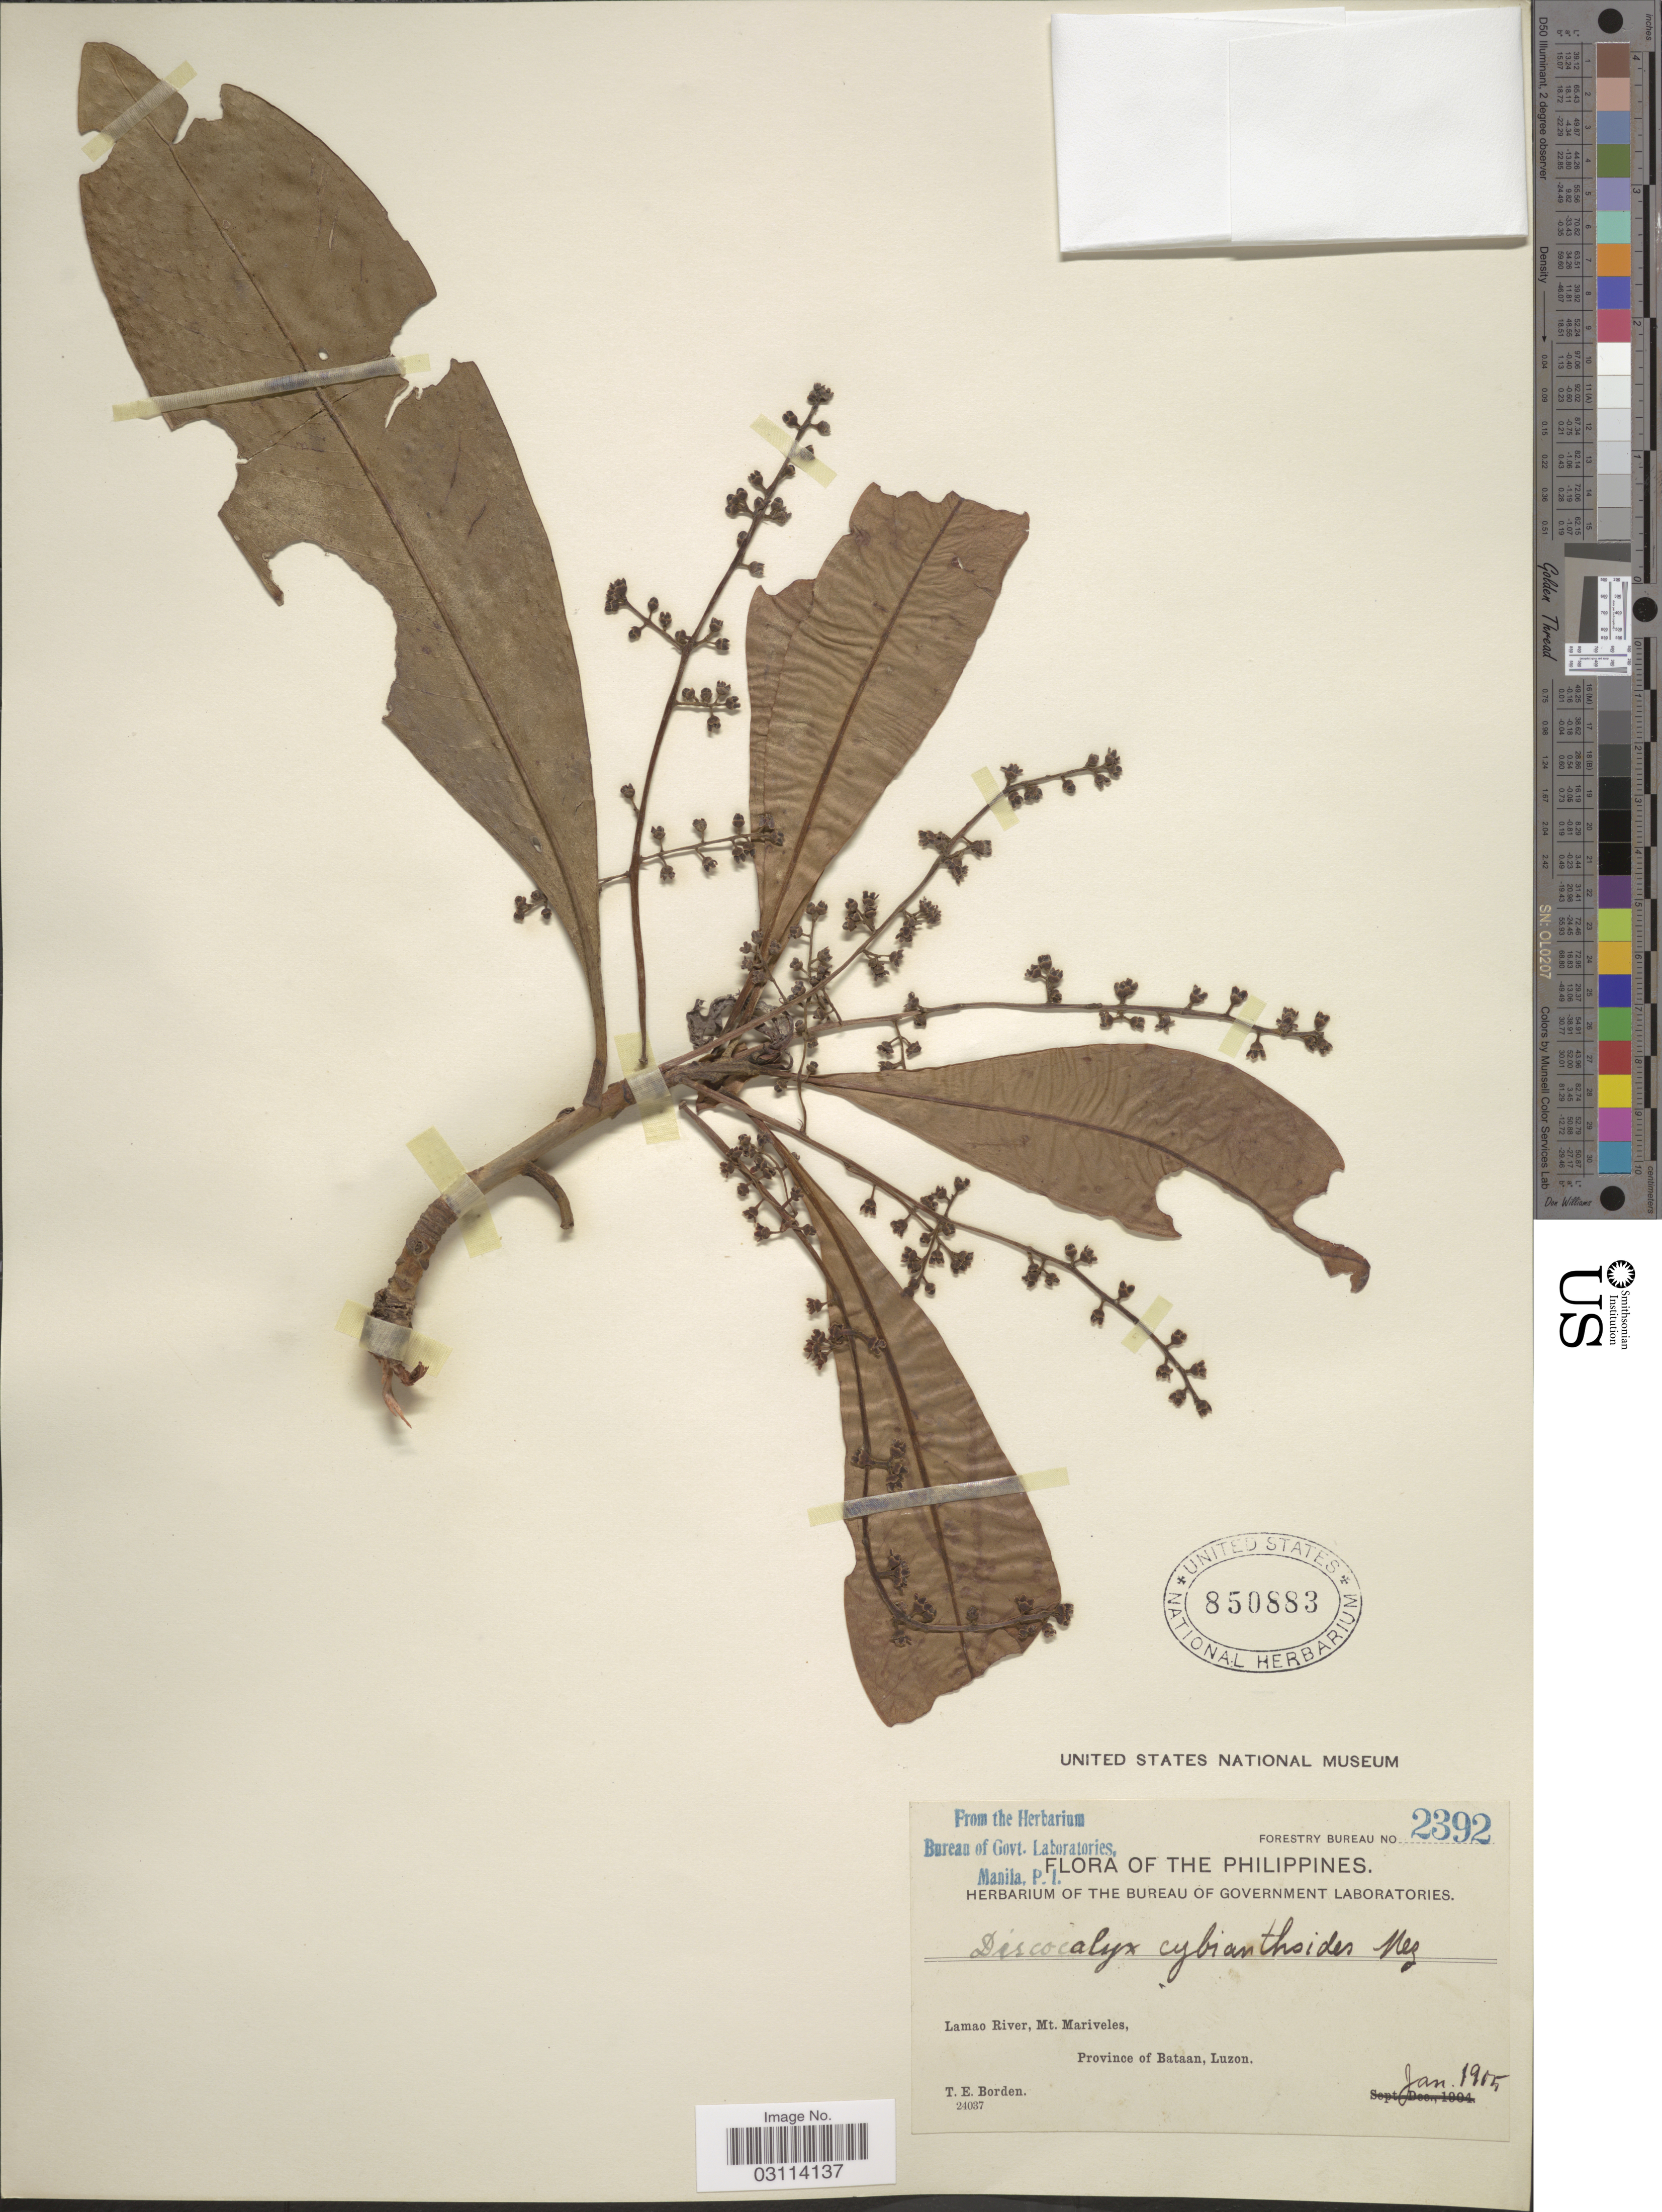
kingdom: Plantae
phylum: Tracheophyta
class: Magnoliopsida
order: Ericales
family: Primulaceae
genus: Discocalyx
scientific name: Discocalyx cybianthoides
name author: (A. DC.) Mez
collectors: T. E. Borden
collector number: Forestry Bureau 2392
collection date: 1905-01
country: Philippines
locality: Lamao River, Mt. Mariveles, Province of Bataan, Luzon.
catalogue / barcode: US 850883